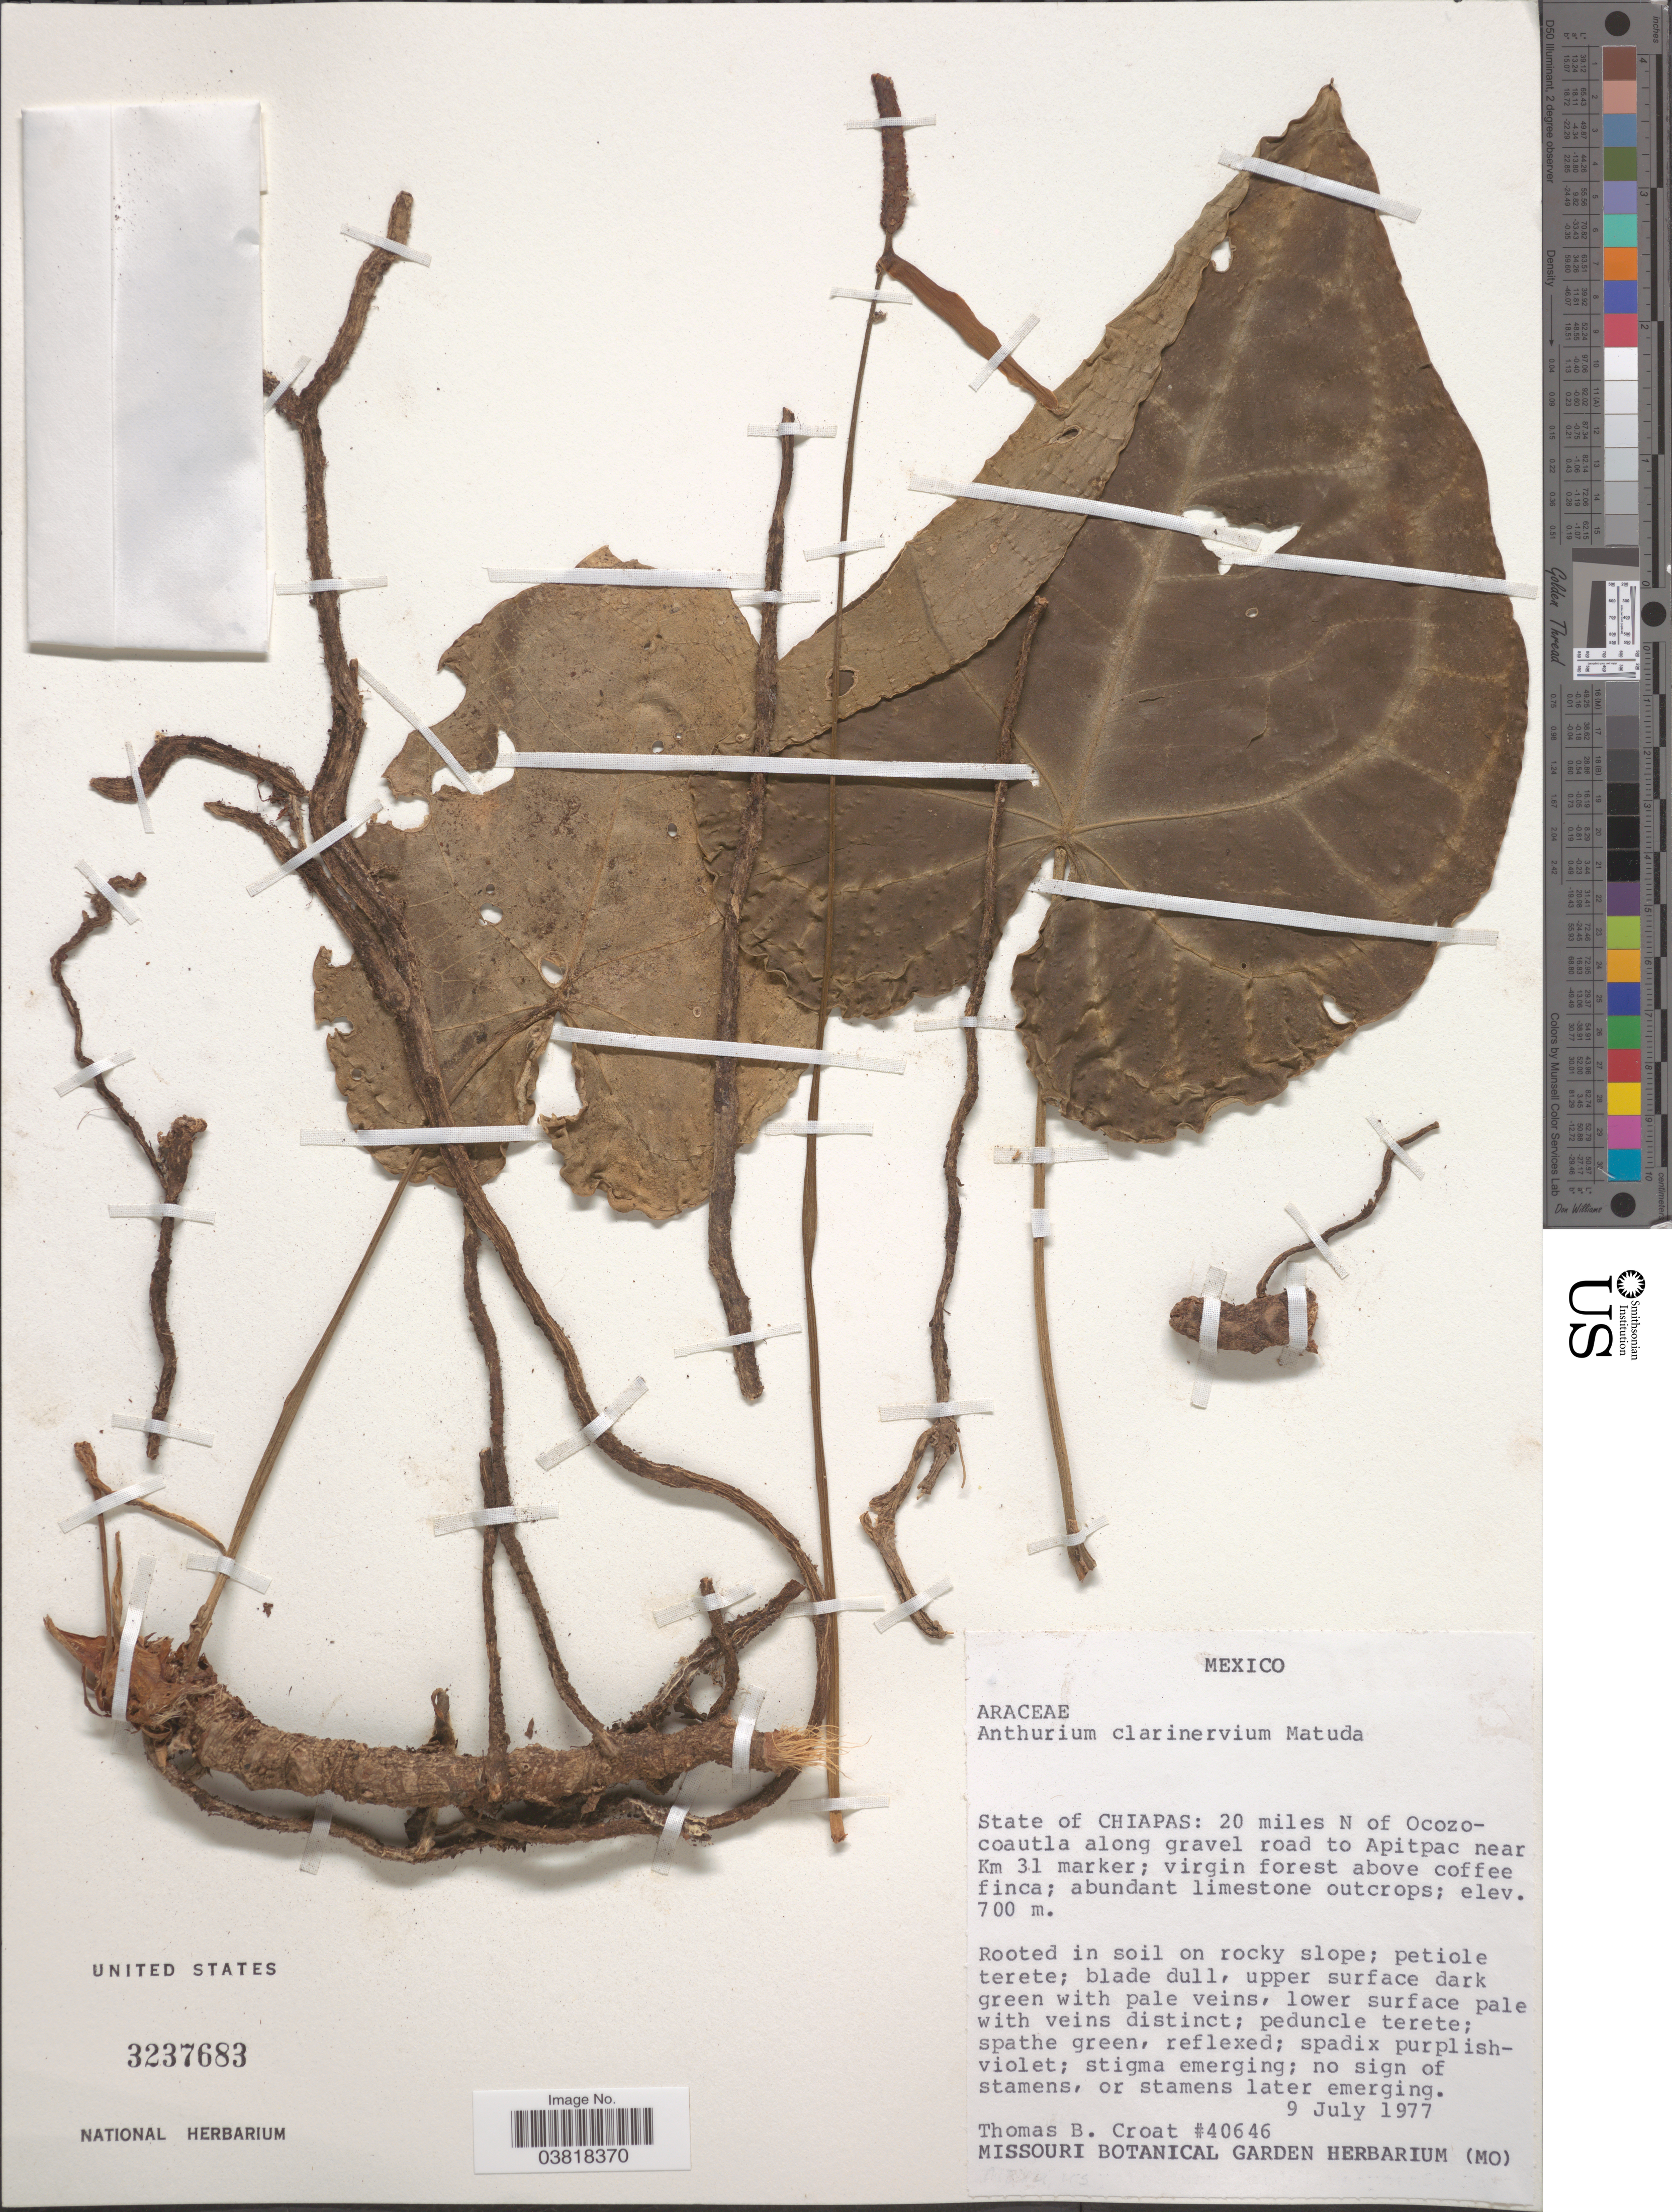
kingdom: Plantae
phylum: Tracheophyta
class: Liliopsida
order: Alismatales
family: Araceae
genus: Anthurium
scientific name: Anthurium clarinervium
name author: Matuda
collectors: T. B. Croat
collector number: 40646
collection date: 1977-07-09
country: Mexico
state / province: Chiapas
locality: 20 miles N of Ocozocoautla along gravel road to Apitpac near Km 31 marker.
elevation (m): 700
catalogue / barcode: US 3237683